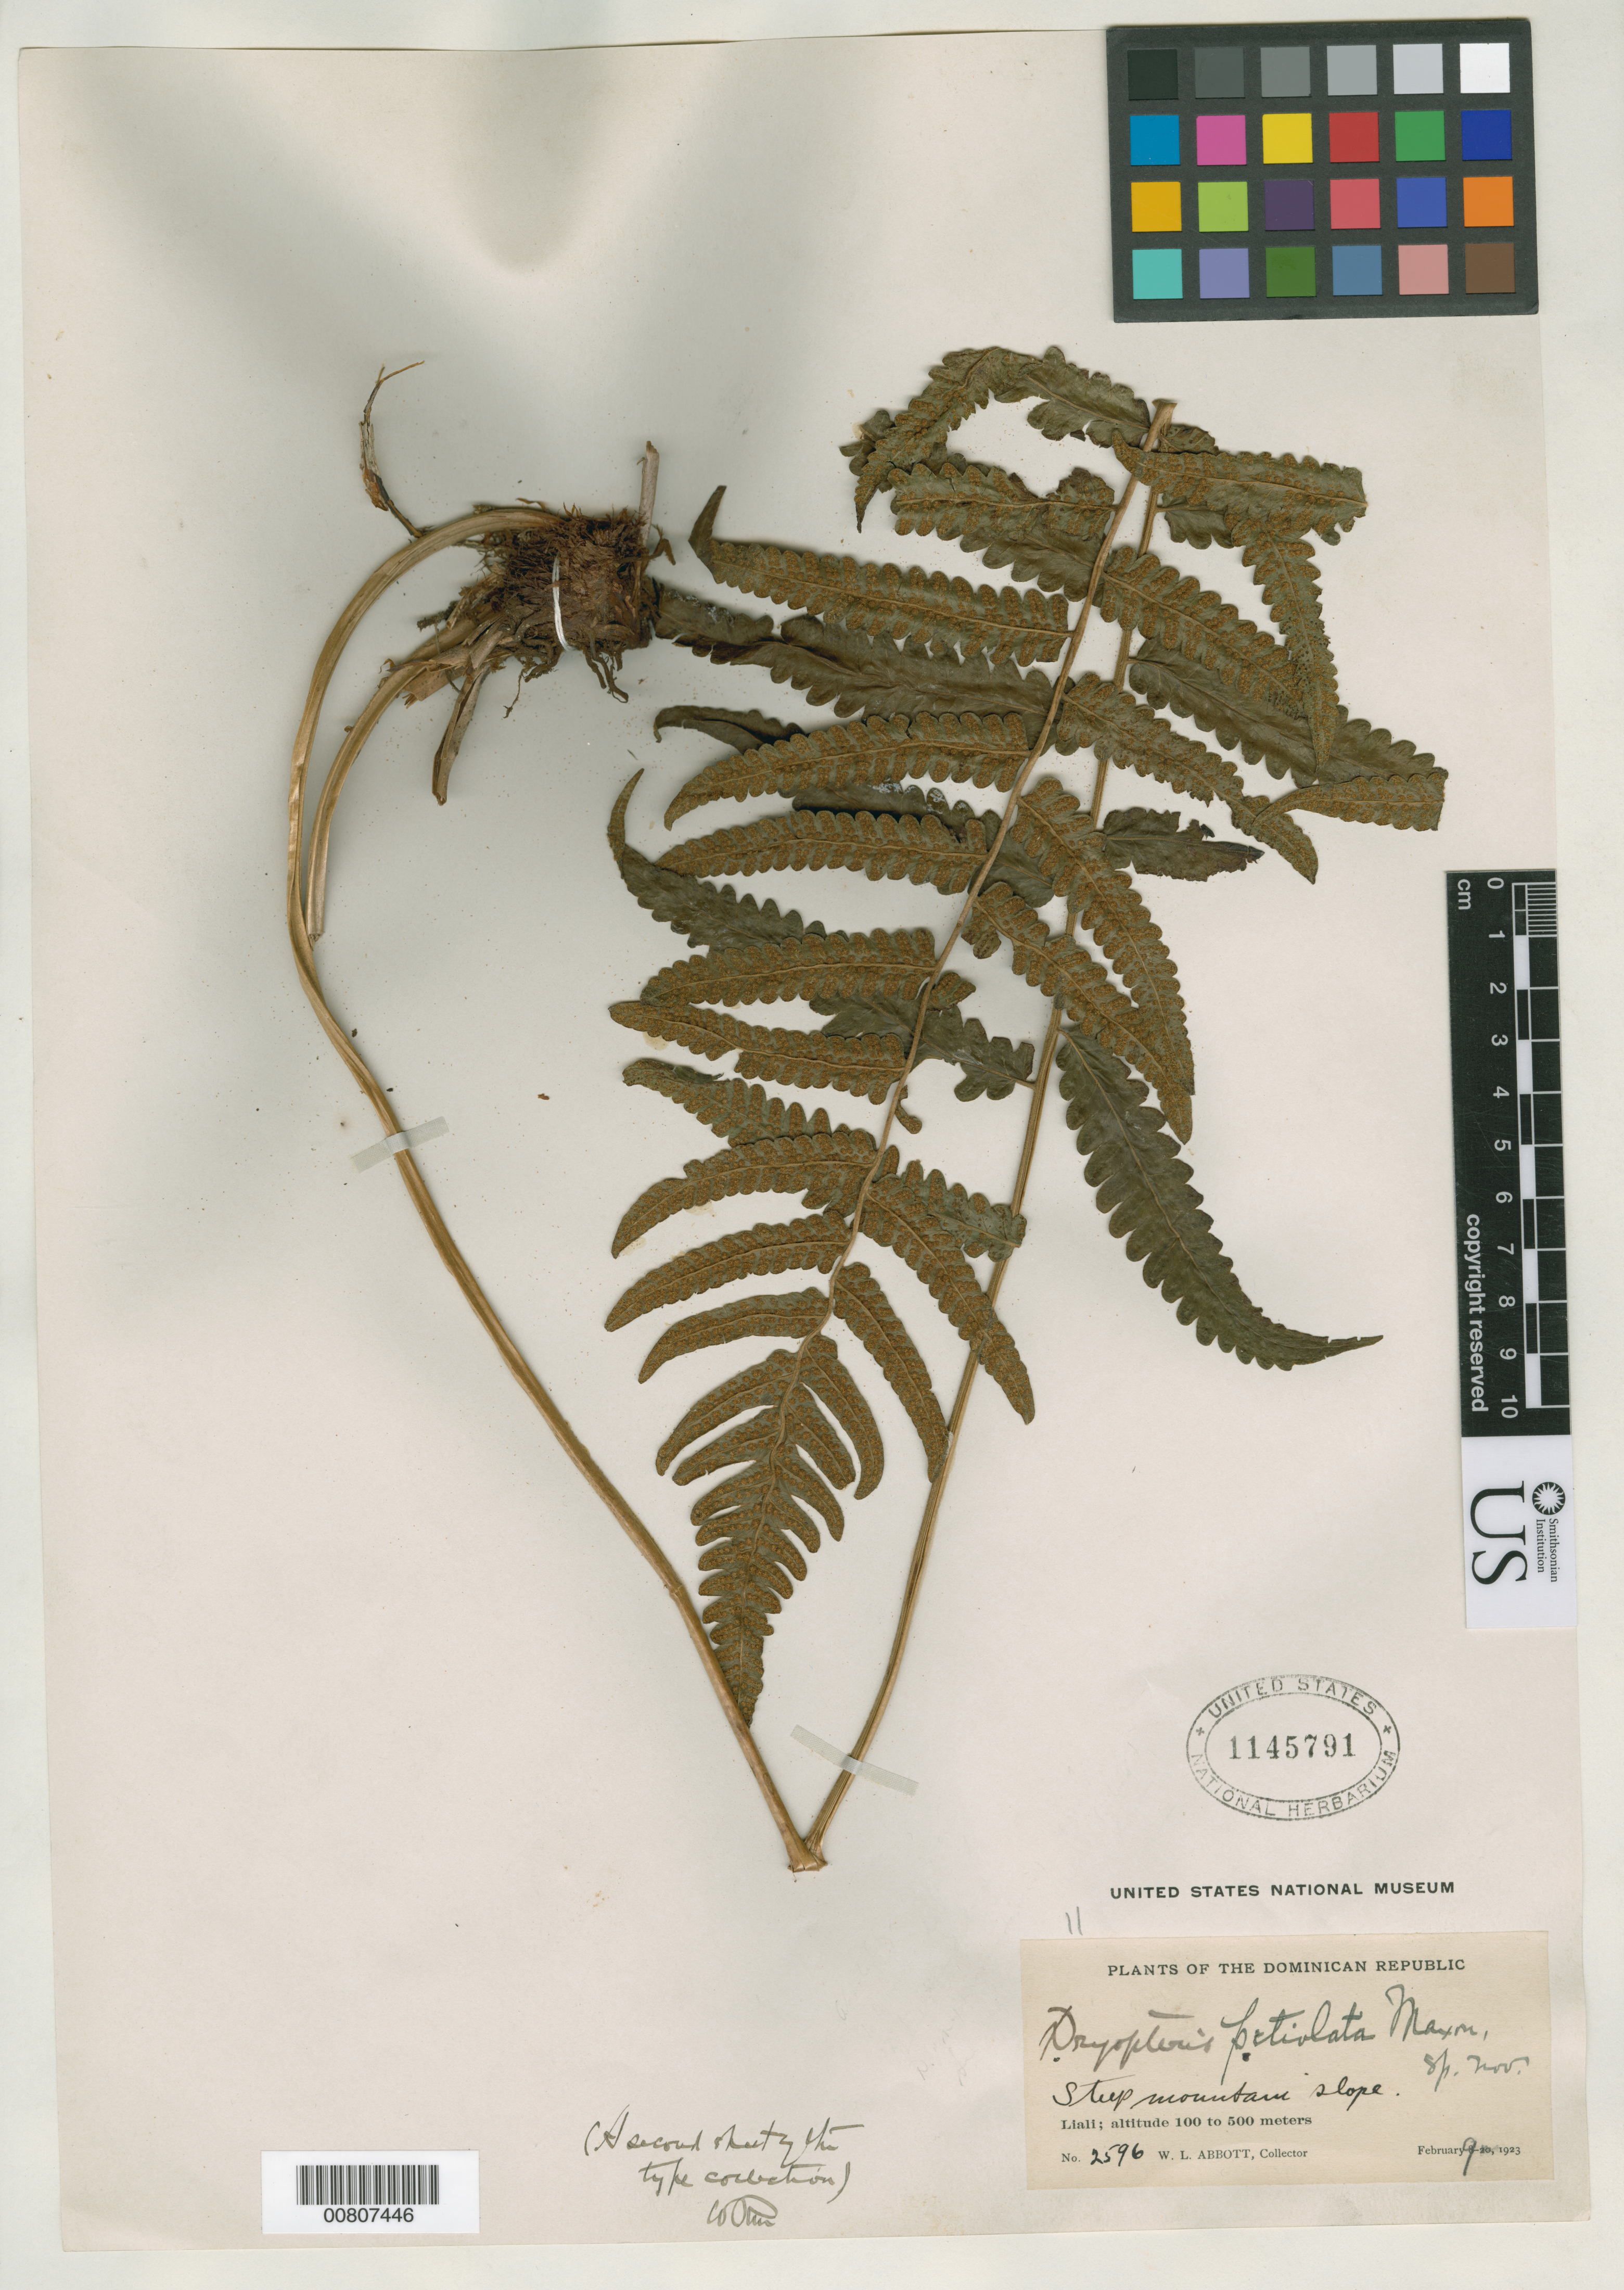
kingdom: Plantae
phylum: Tracheophyta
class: Polypodiopsida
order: Polypodiales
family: Dryopteridaceae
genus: Dryopteris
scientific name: Dryopteris petiolata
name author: Maxon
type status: Isotype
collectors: W. L. Abbott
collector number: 2596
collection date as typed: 09 Feb 1923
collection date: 1923-02-09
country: Dominican Republic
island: Hispaniola Island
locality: Liali.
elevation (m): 100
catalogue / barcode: US 1145791